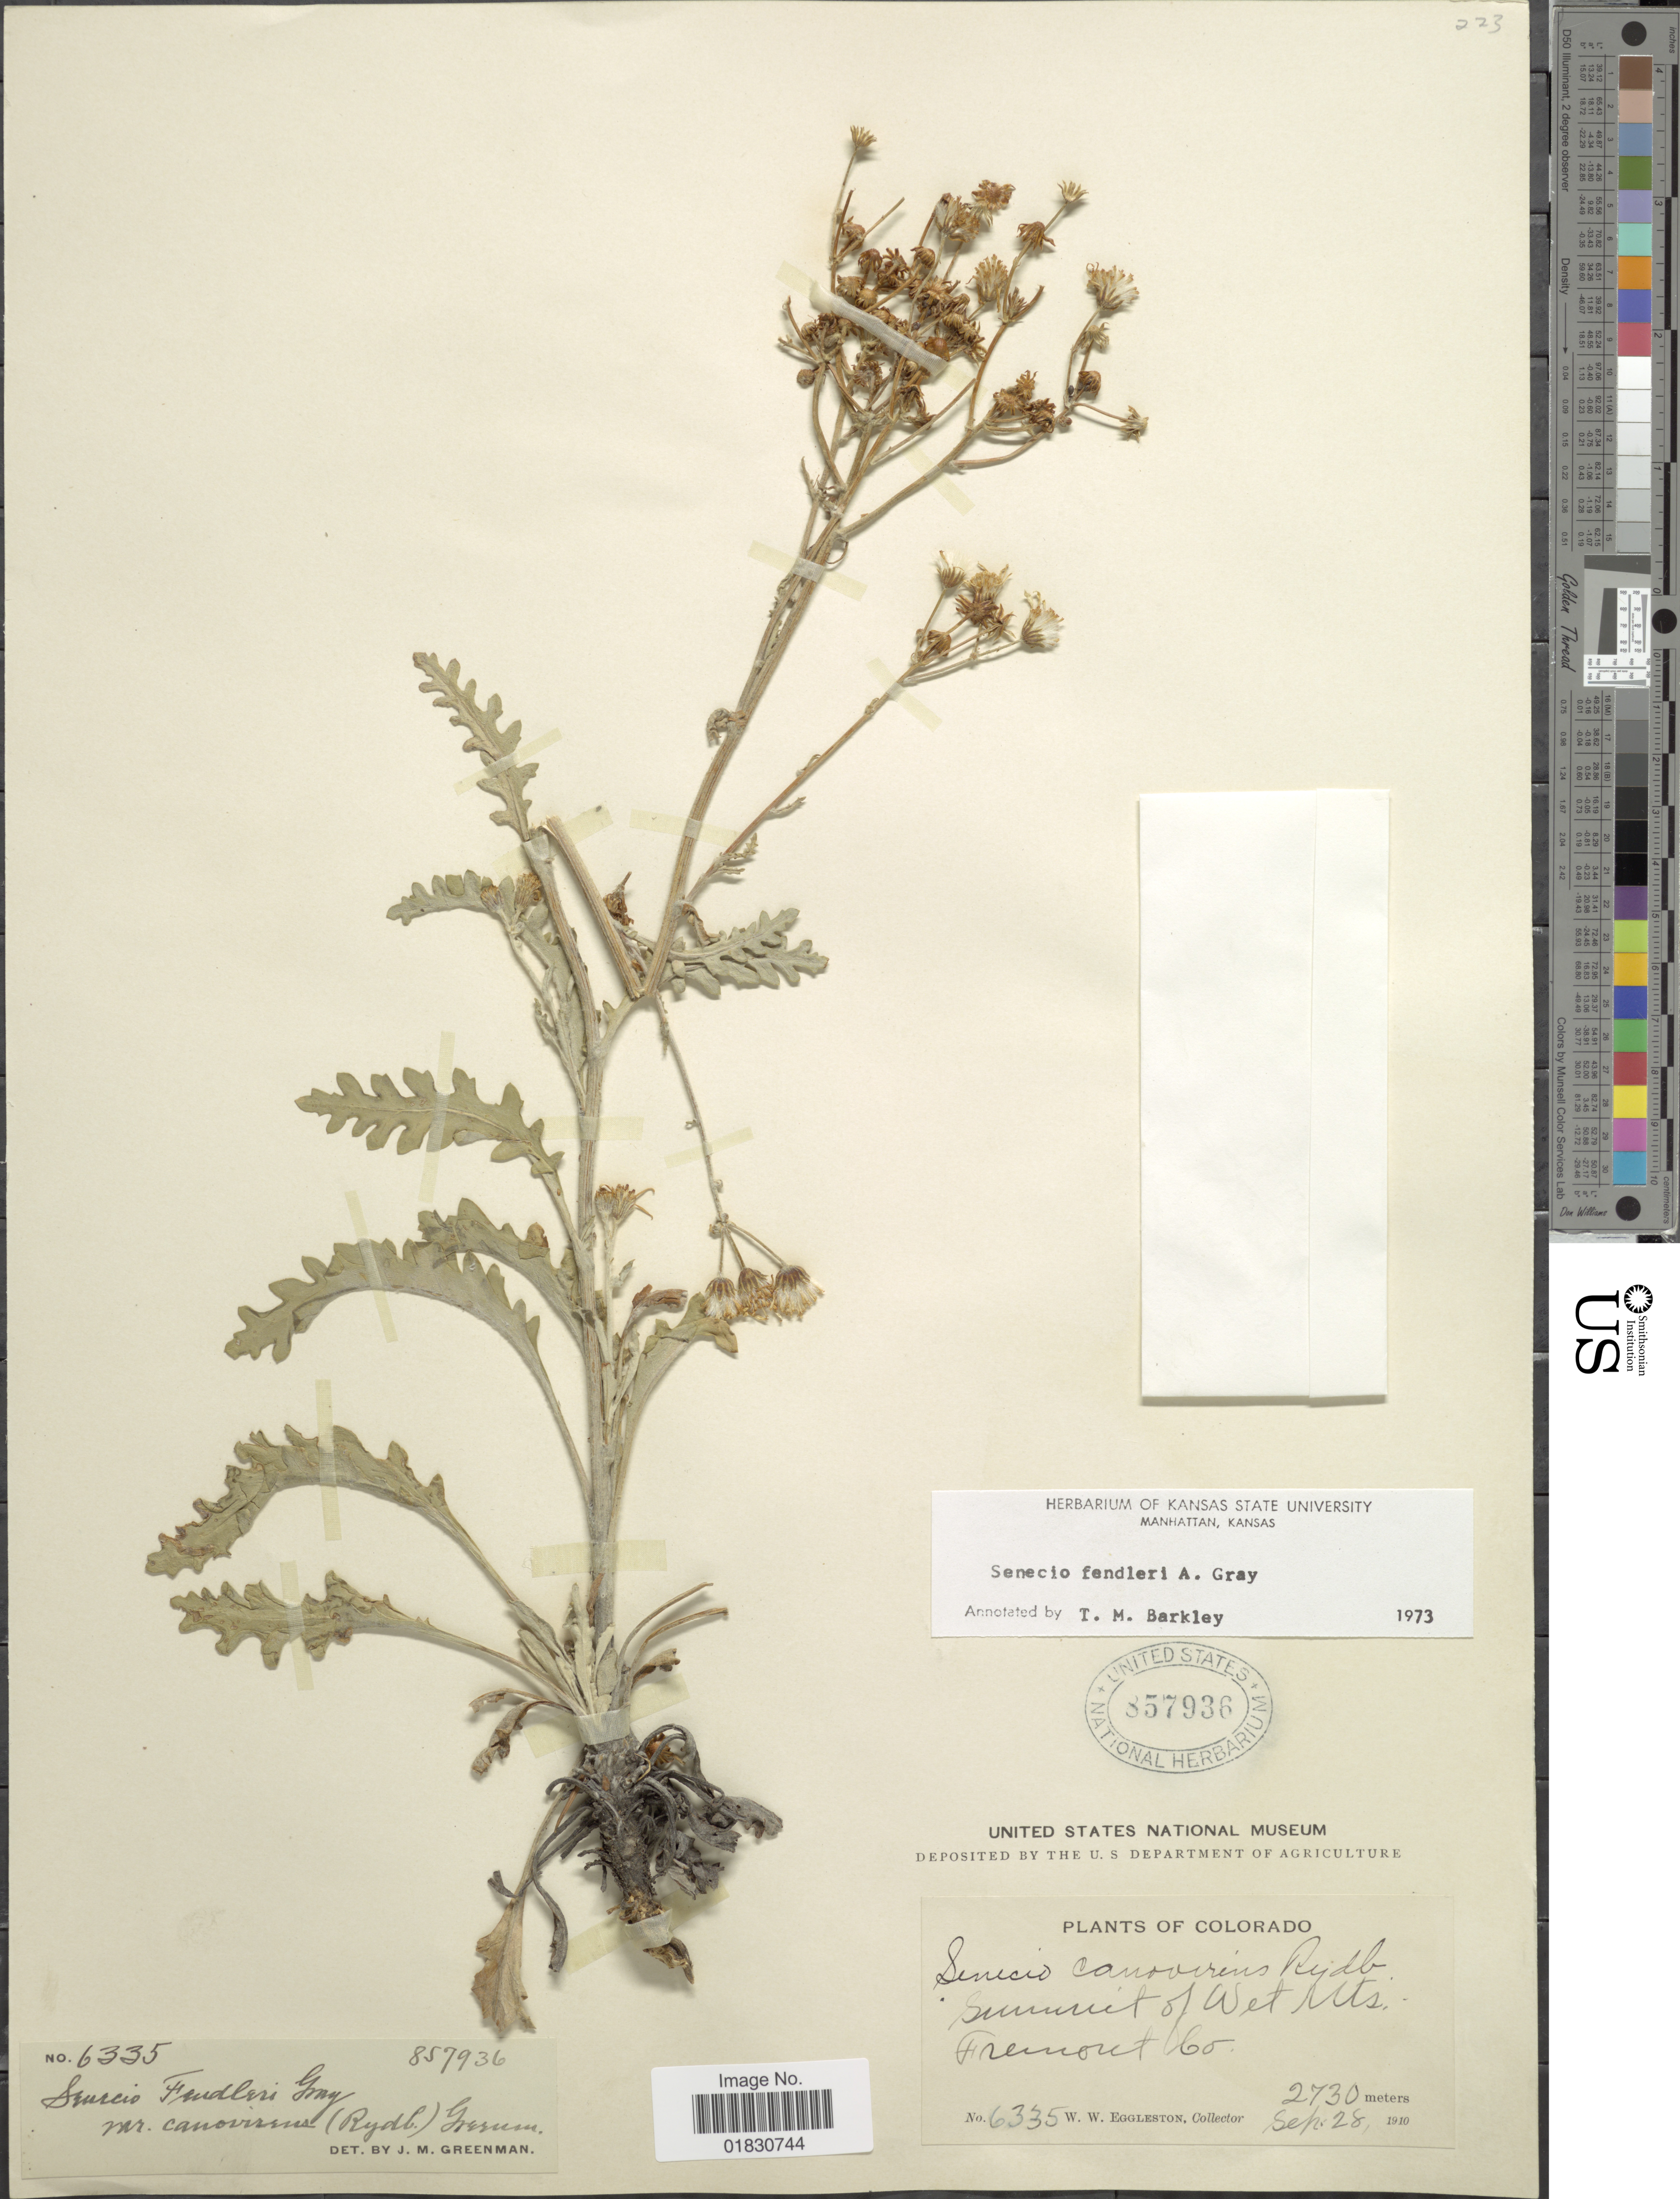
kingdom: Plantae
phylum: Tracheophyta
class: Magnoliopsida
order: Asterales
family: Asteraceae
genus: Packera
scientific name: Packera fendleri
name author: (A. Gray) W.A. Weber & Á. Löve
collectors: W. W. Eggleston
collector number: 6335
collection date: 1910-09-28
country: United States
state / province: Colorado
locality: Summit of Wet Mts., Fremont Co.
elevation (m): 2730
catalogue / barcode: US 857936